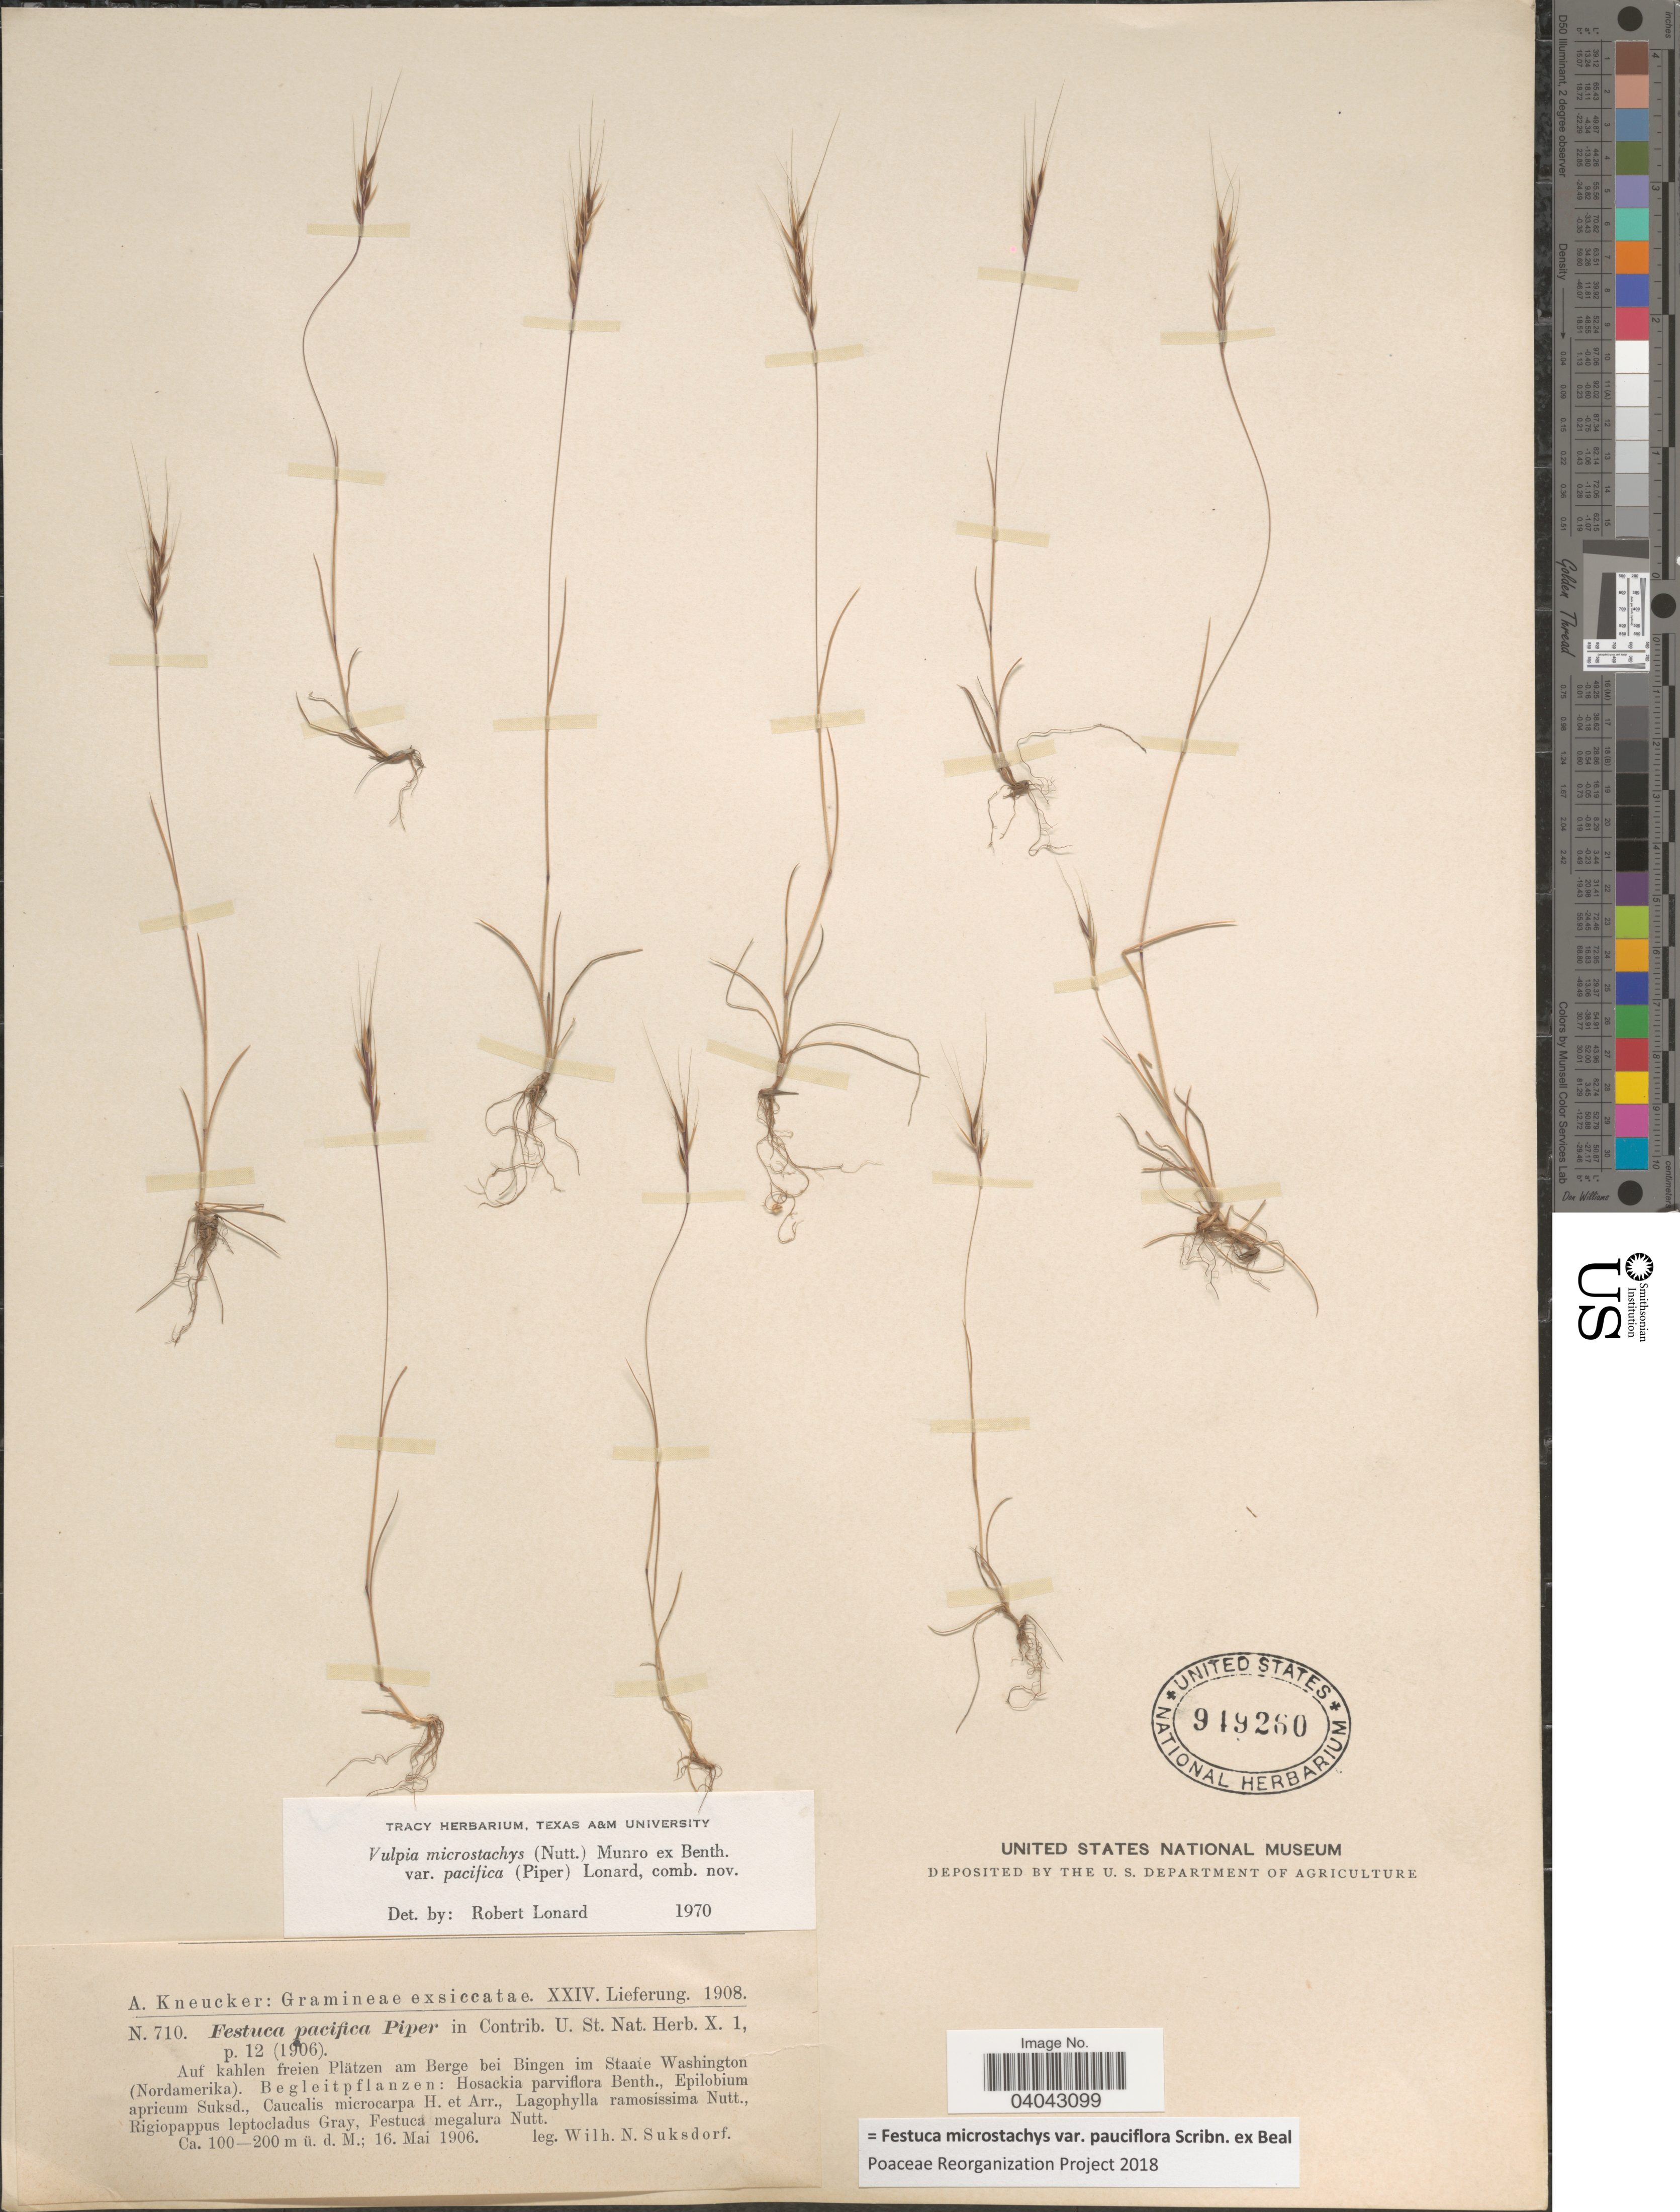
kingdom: Plantae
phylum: Tracheophyta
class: Liliopsida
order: Poales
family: Poaceae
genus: Festuca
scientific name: Festuca microstachys var. pauciflora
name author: Scribn. ex W.J. Beal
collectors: W. N. Suksdorf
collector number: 710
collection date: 1906-05-16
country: United States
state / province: Washington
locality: Auf kahlen freien Plätzen am Berge bei Bingen im Staate Washington (Nordamerika).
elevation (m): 100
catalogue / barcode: US 949260